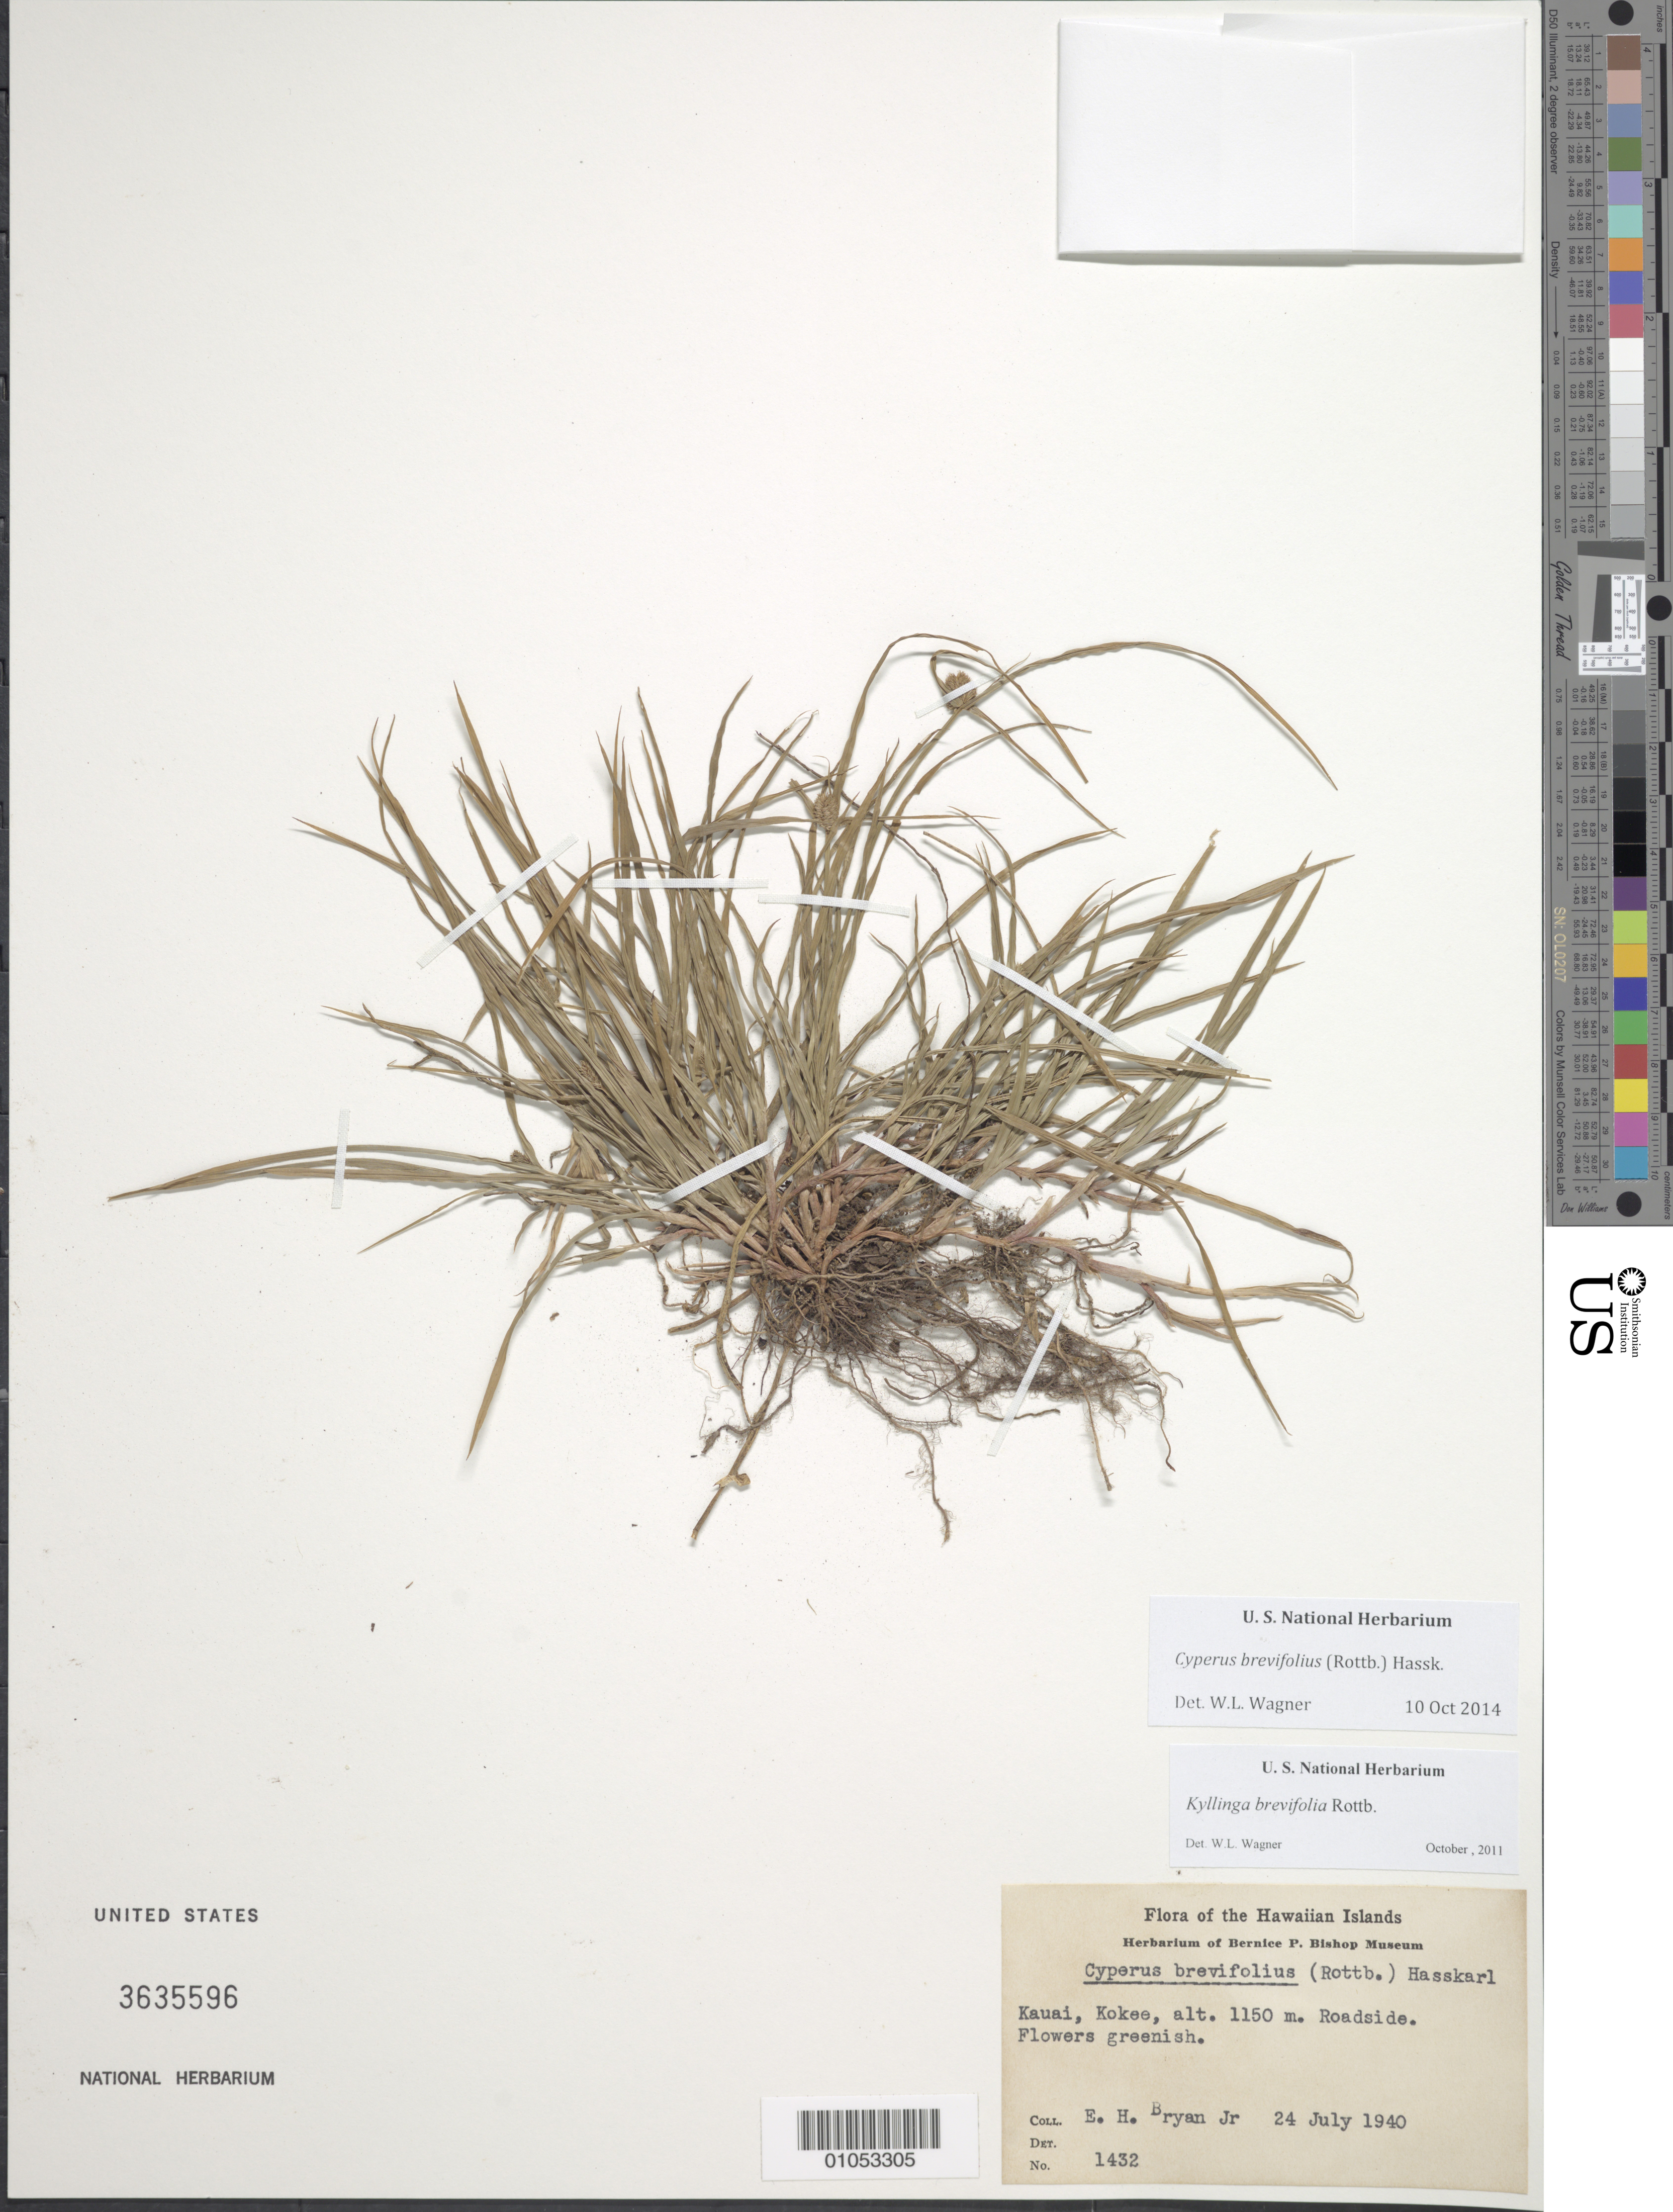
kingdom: Plantae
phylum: Tracheophyta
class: Liliopsida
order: Poales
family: Cyperaceae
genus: Cyperus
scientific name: Cyperus brevifolius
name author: (Rottb.) Hassk.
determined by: Wagner, W. L., (BOT), Smithsonian Institution - National Museum of Natural History (UNITED STATES)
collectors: E. Bryan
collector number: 1432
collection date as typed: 24 Jul 1940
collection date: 1940-07-24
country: United States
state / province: Hawaii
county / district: Kauai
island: Kaua'i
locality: Kokee, roadside.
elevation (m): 1150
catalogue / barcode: US 3635596